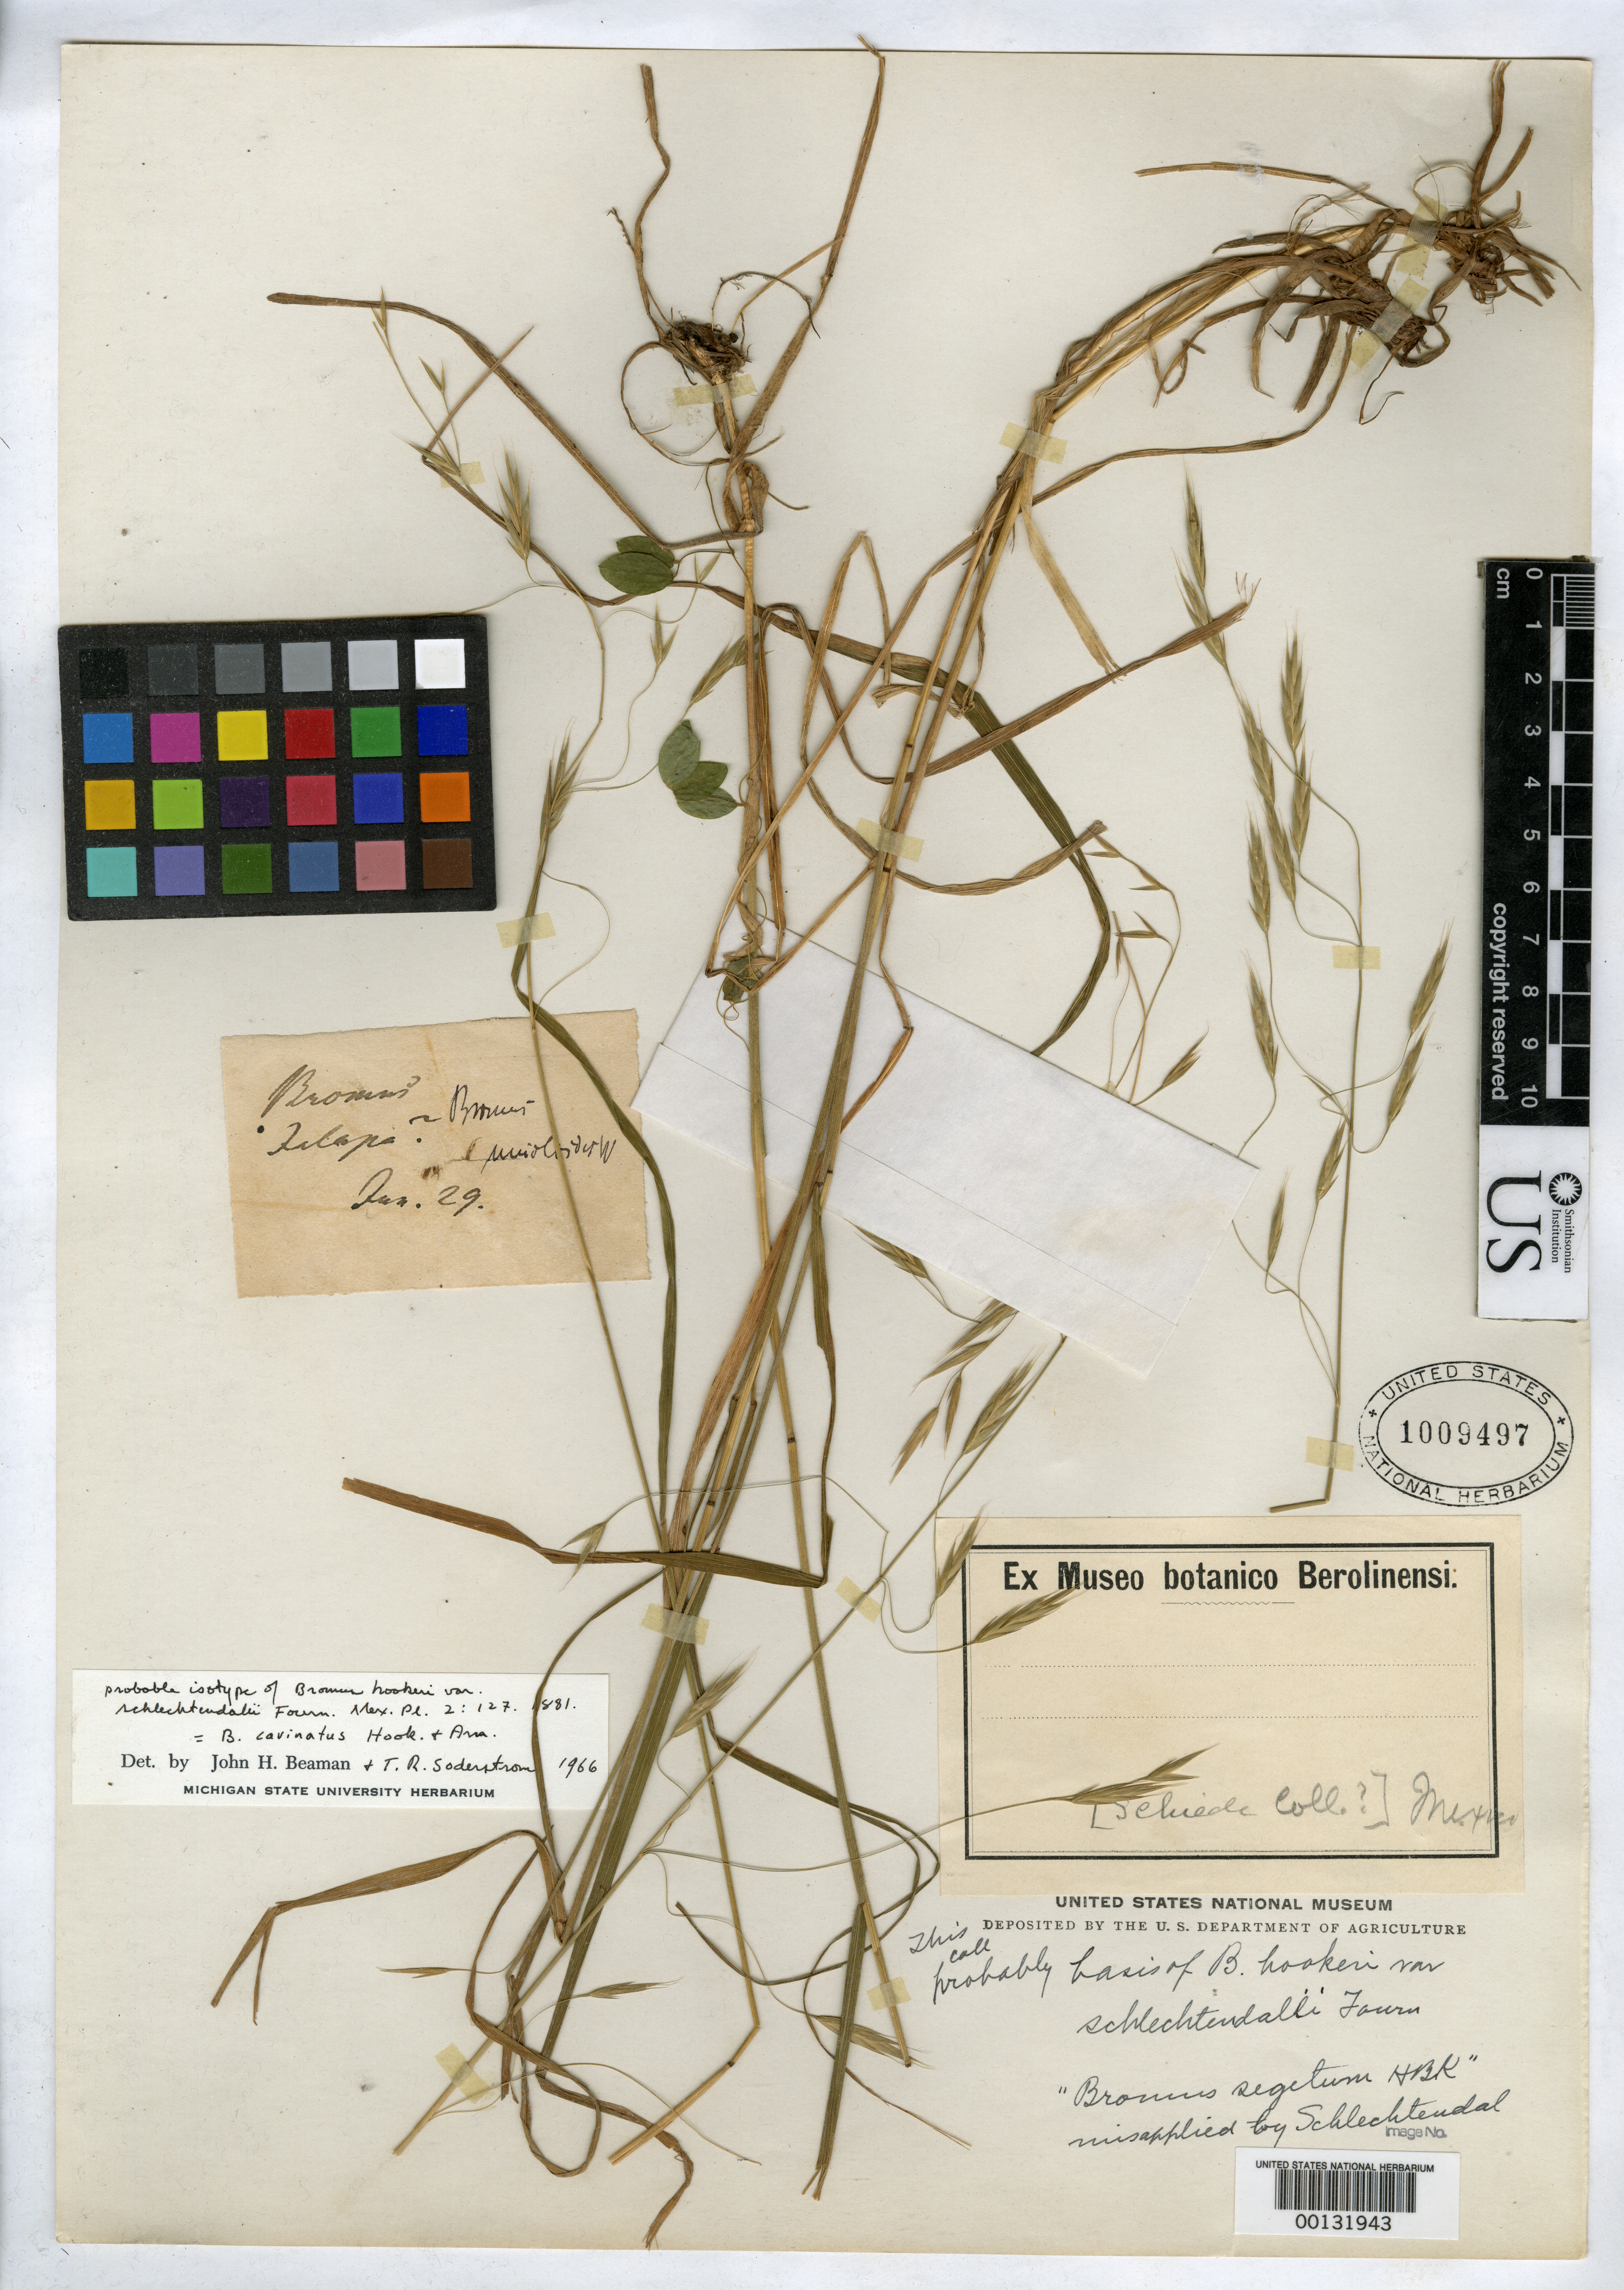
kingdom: Plantae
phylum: Tracheophyta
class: Liliopsida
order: Poales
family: Poaceae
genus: Bromus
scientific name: Bromus hookeri var. schlechtendalii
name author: E. Fourn.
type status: Possible Isotype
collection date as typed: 29 Jun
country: Mexico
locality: E of Monserrat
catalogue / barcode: US 1009497